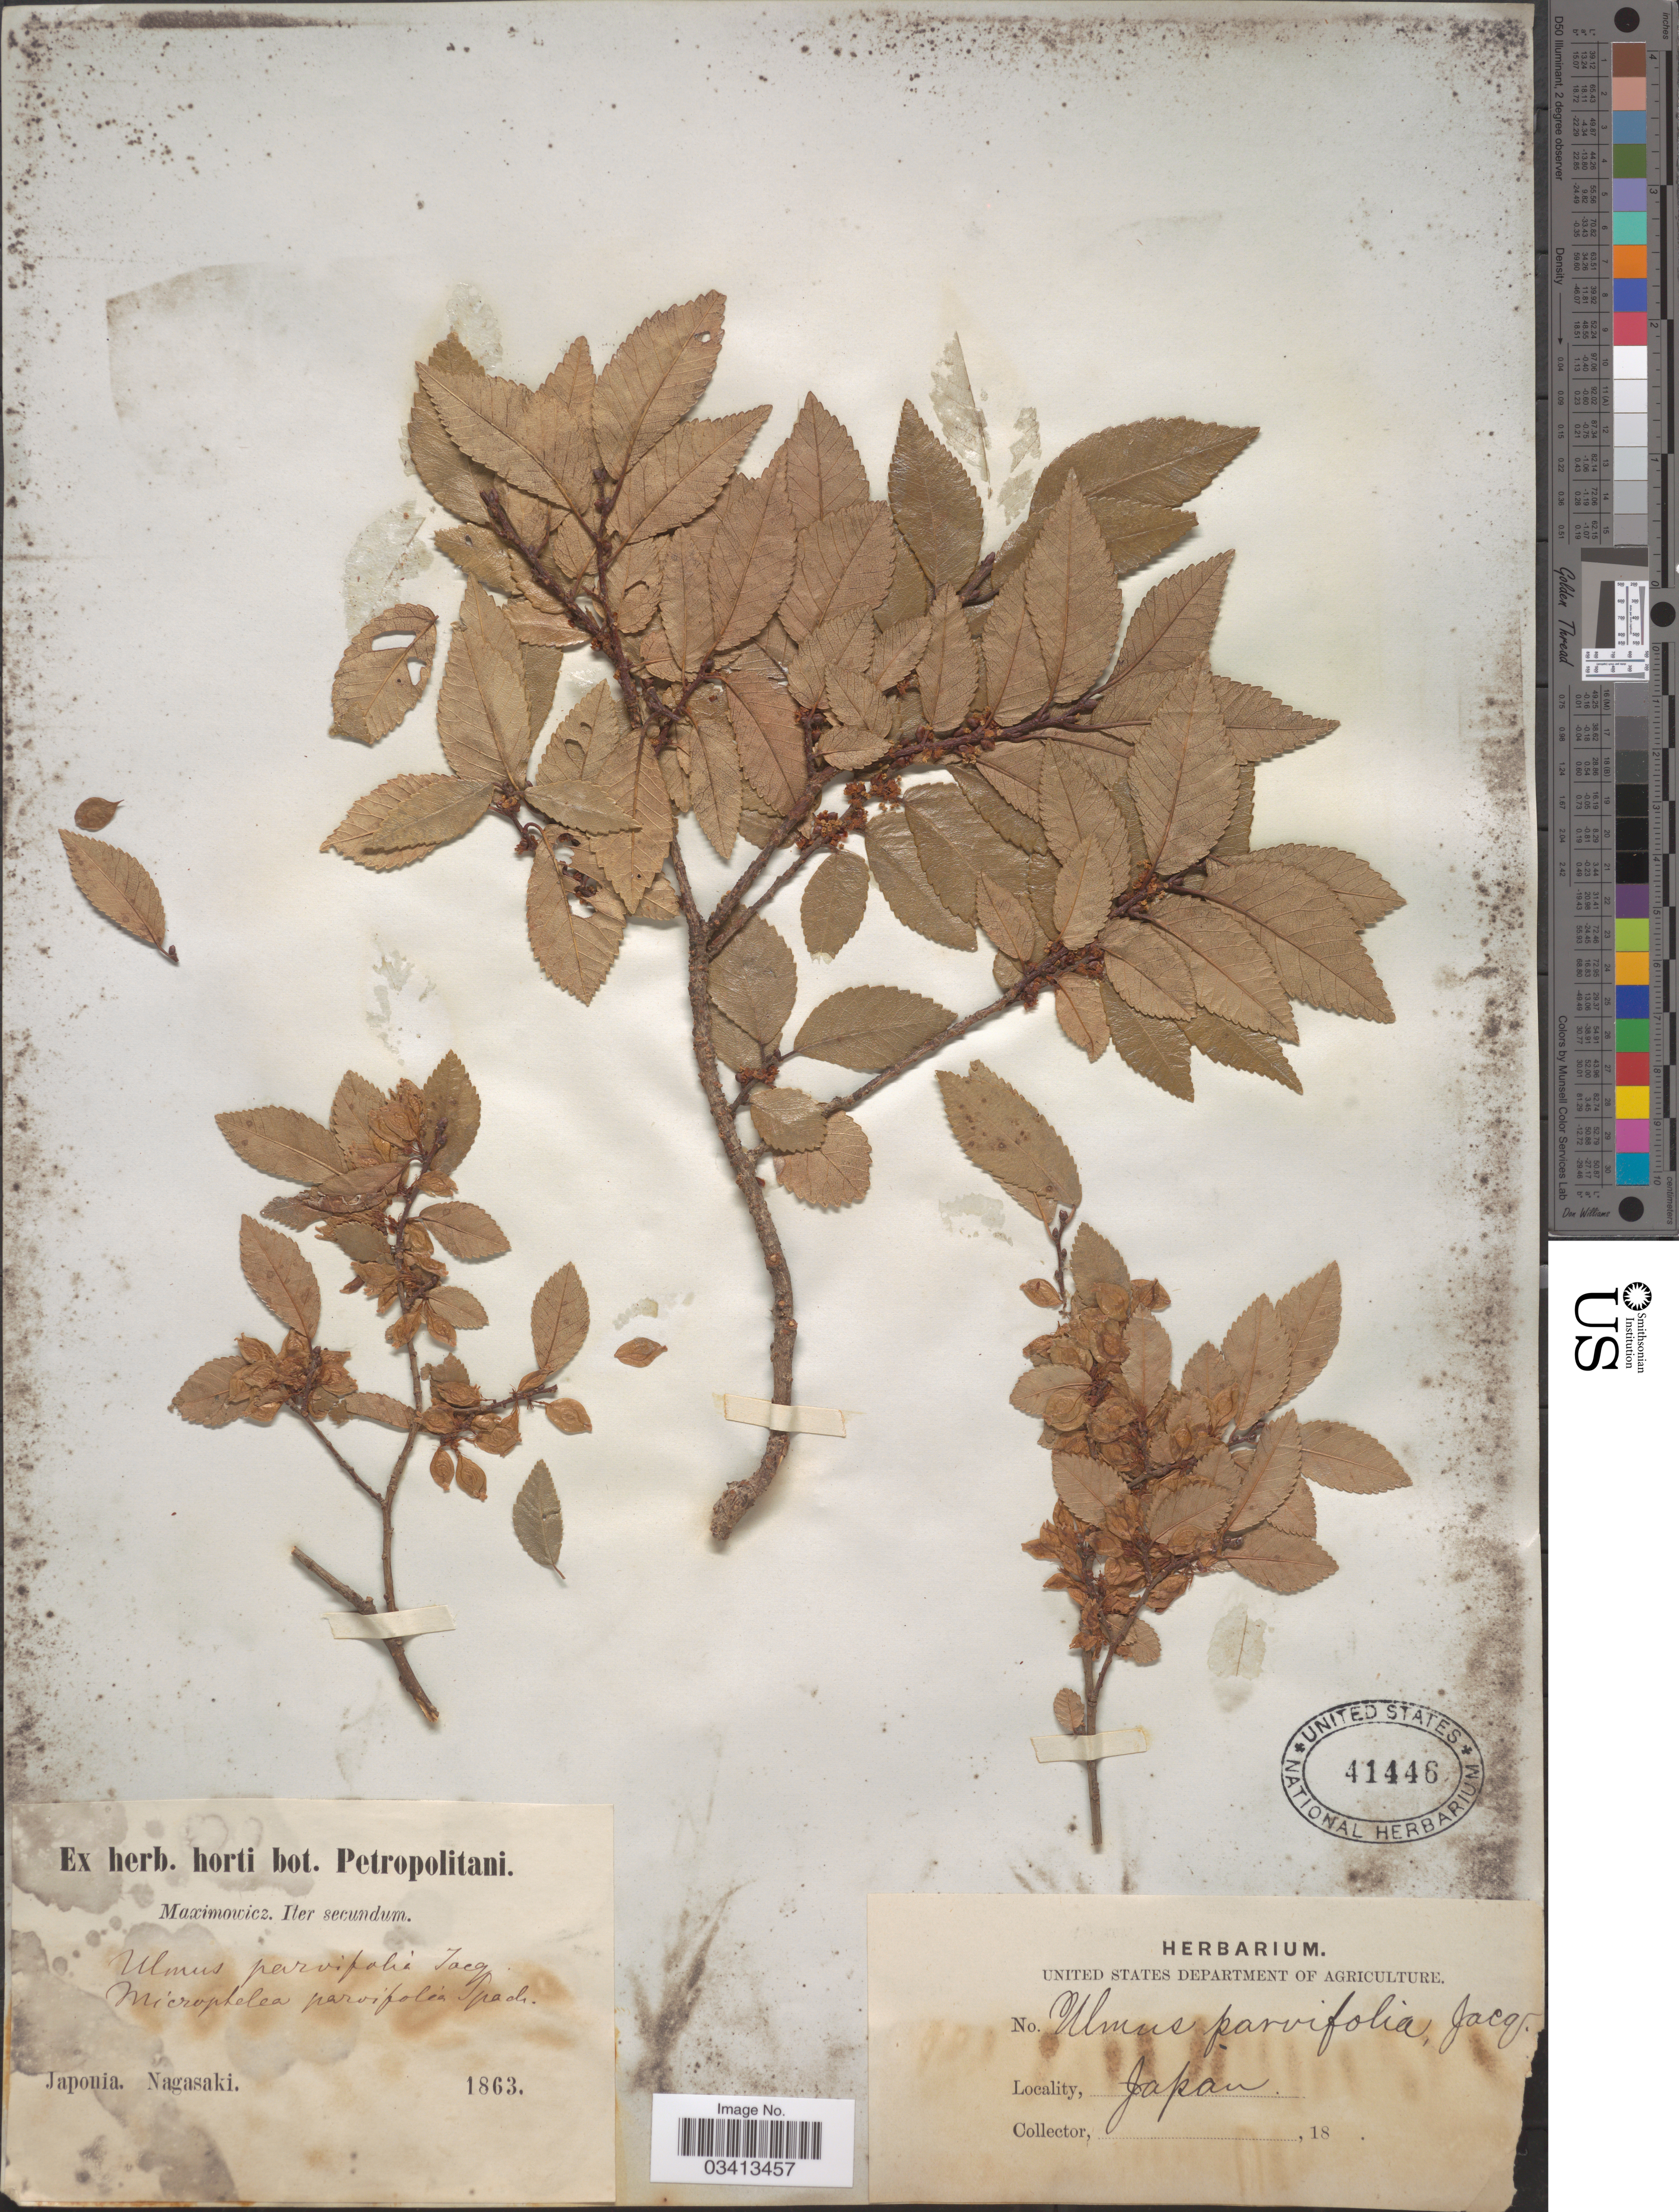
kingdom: Plantae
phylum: Tracheophyta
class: Magnoliopsida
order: Rosales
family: Ulmaceae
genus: Ulmus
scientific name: Ulmus parvifolia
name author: Jacq.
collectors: Maximowicz, --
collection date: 1863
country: Japan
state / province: Nagasaki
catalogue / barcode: US 41446